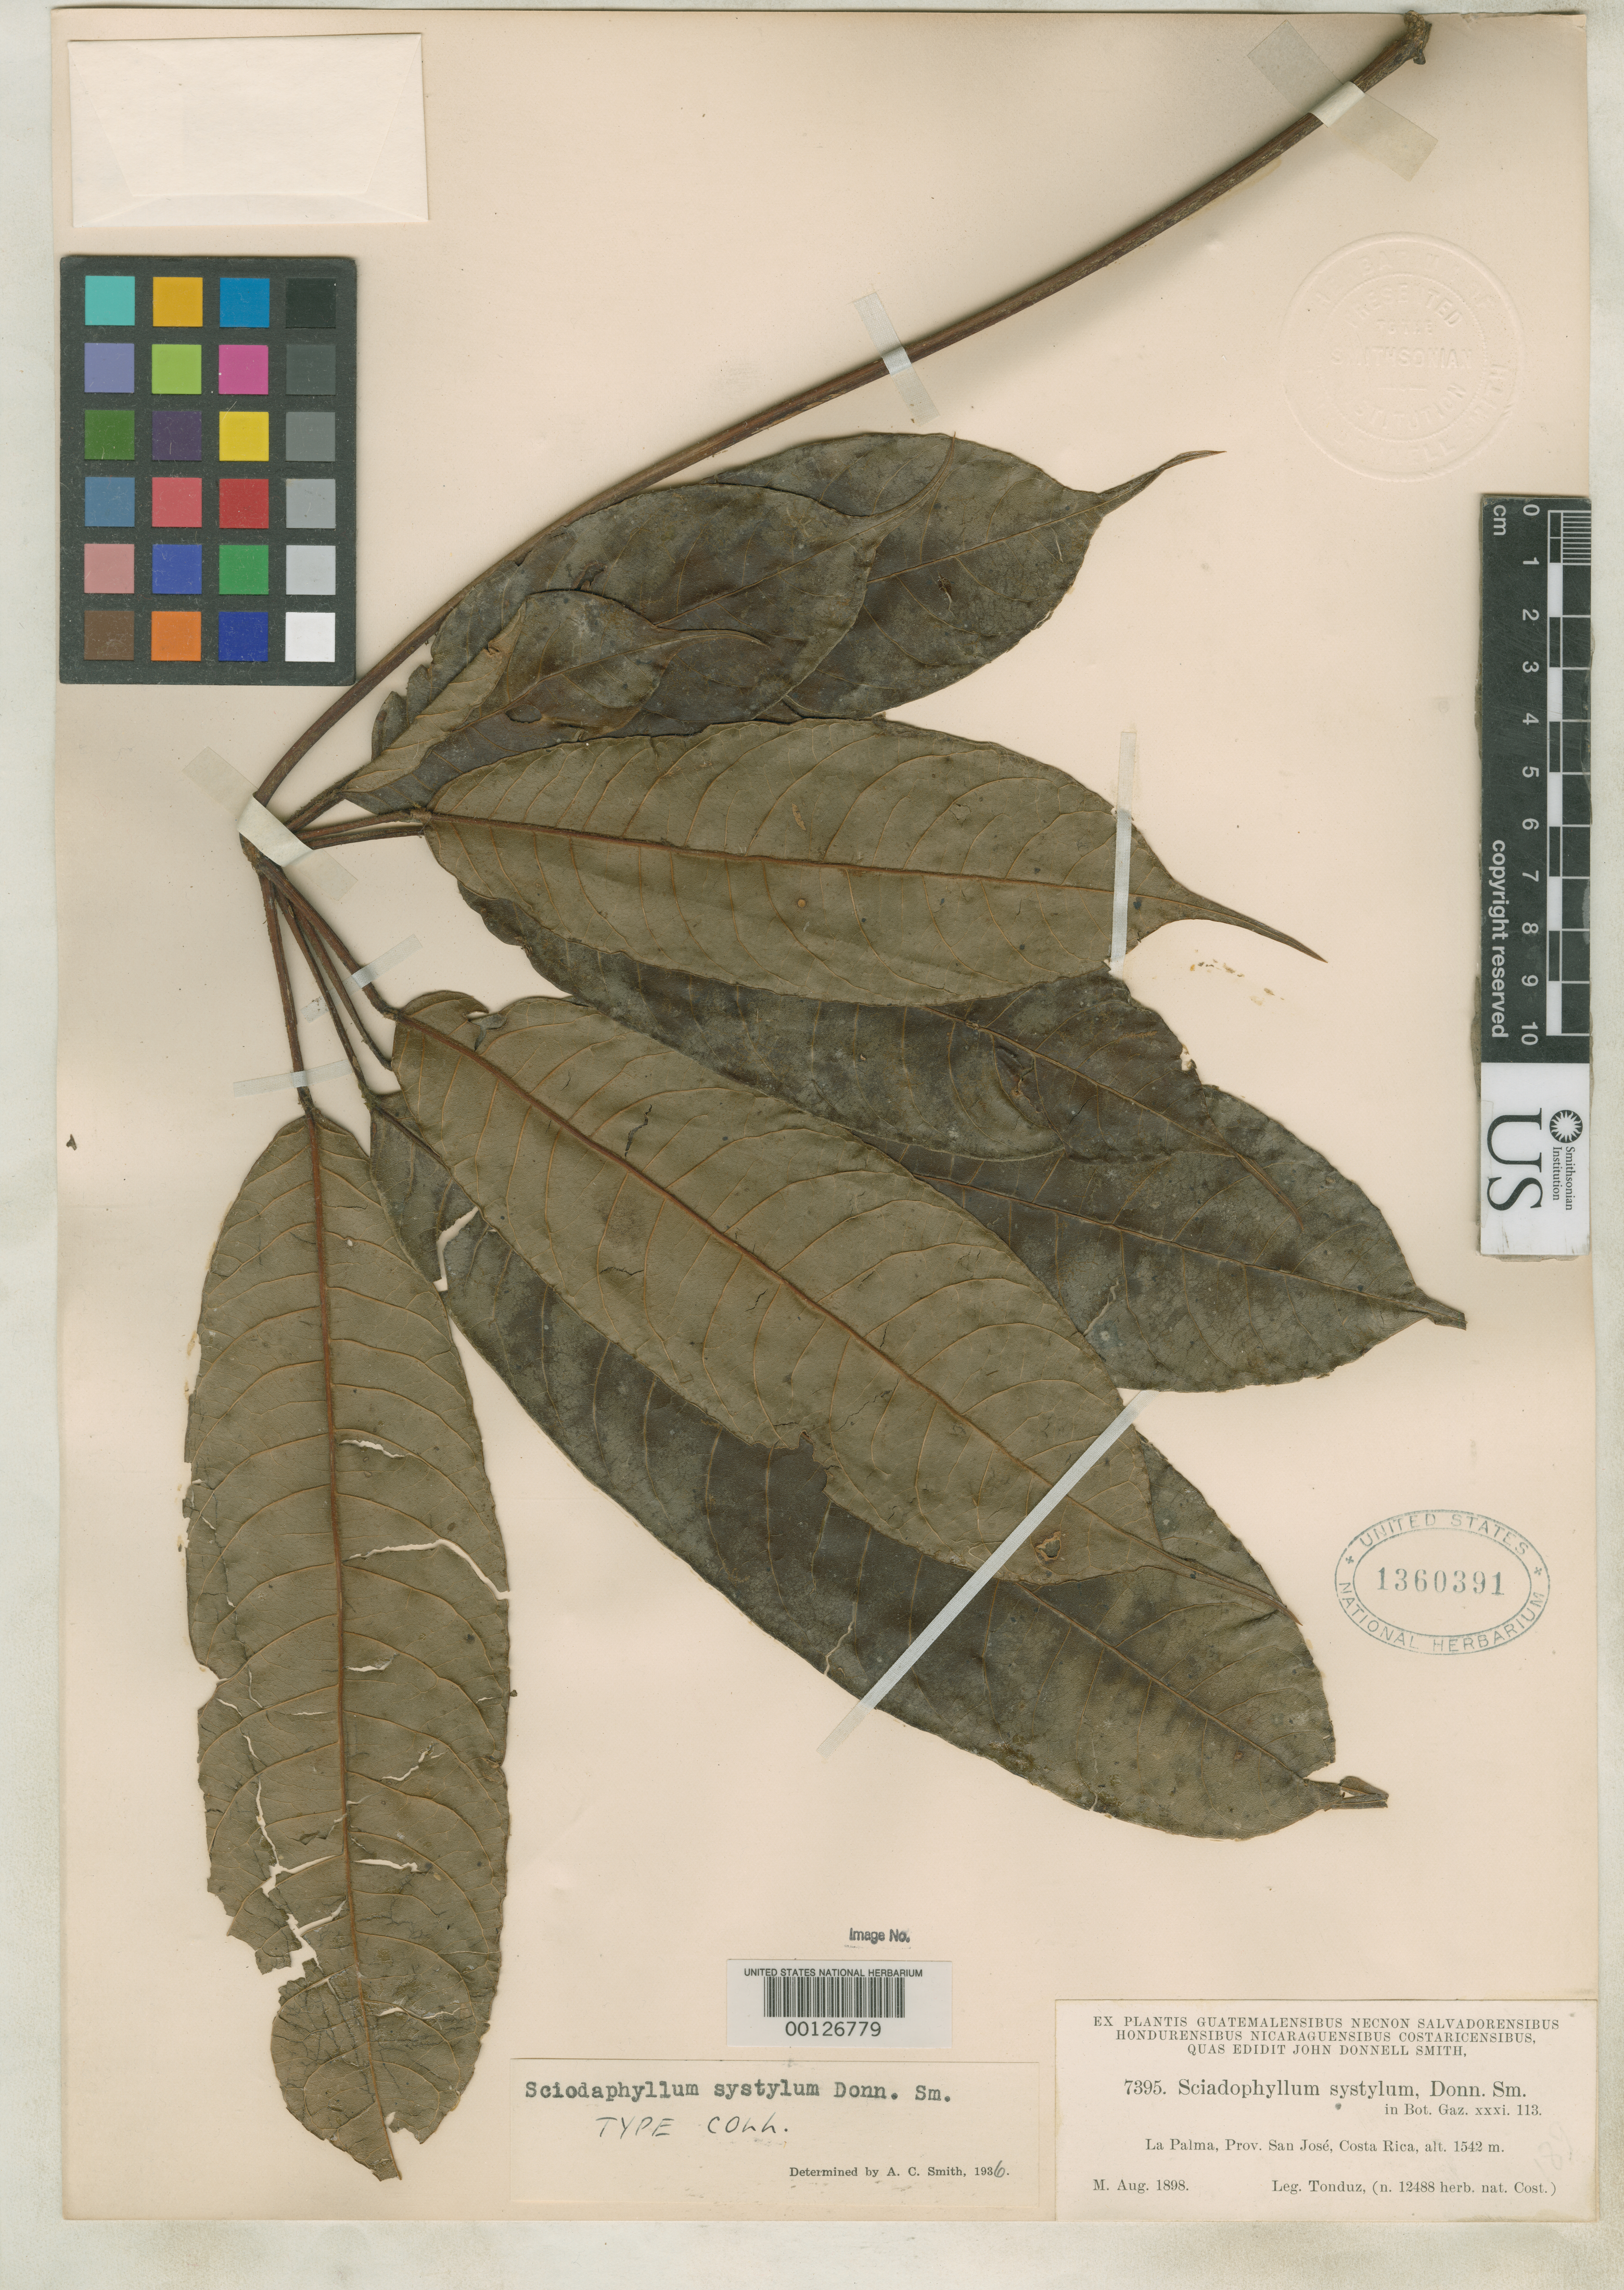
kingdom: Plantae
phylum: Tracheophyta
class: Magnoliopsida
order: Apiales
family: Araliaceae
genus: Sciodaphyllum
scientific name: Sciodaphyllum systylum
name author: Donn. Sm.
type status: Type Collection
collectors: A. Tonduz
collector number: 7395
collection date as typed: Aug 1898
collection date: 1898-08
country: Costa Rica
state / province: San José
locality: La Palma.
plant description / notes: One of three sheets (USNH 1360389, 1360390, 1360391) ex John Donnell Smith herbarium.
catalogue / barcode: US 1360391